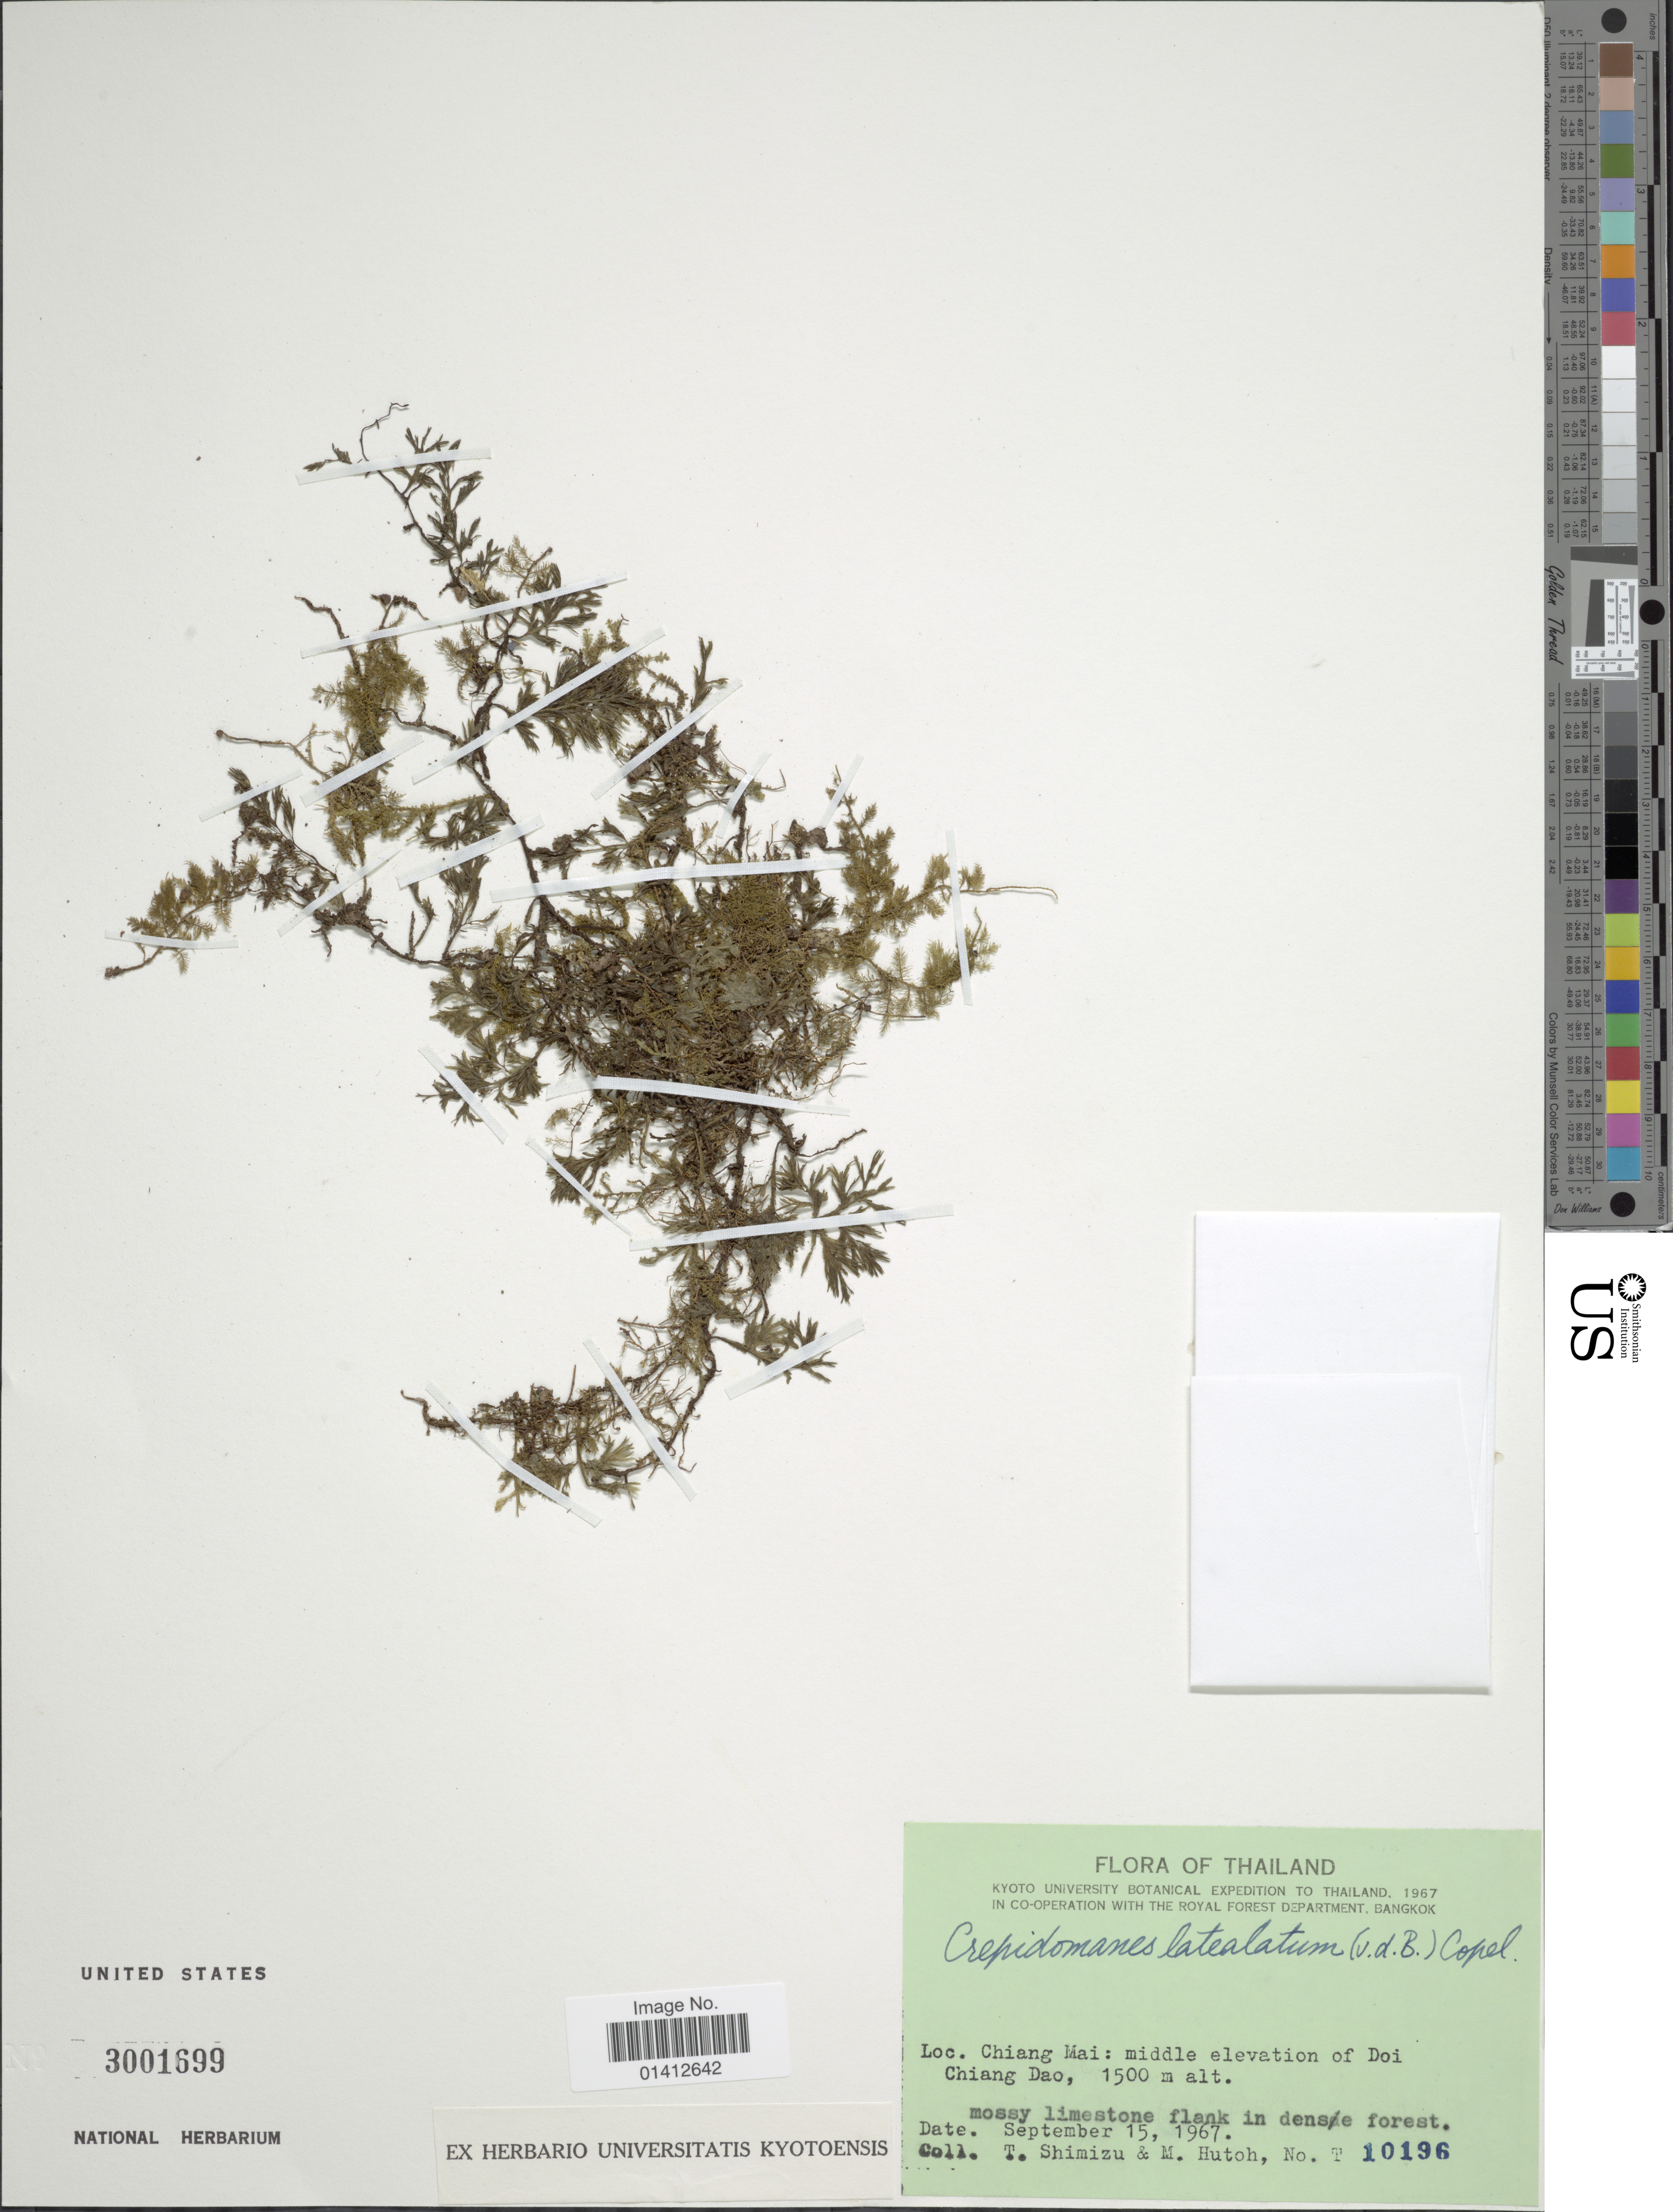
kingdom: Plantae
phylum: Tracheophyta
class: Polypodiopsida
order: Hymenophyllales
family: Hymenophyllaceae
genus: Crepidomanes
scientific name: Crepidomanes latealatum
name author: (Bosch) Copel.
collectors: T. Shimizu & M. Hutoh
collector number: T 10196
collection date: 1967-09-15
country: Thailand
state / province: Chiang Mai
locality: Middle elevation of Doi Chiang Dao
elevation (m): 1500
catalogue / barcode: US 3001699